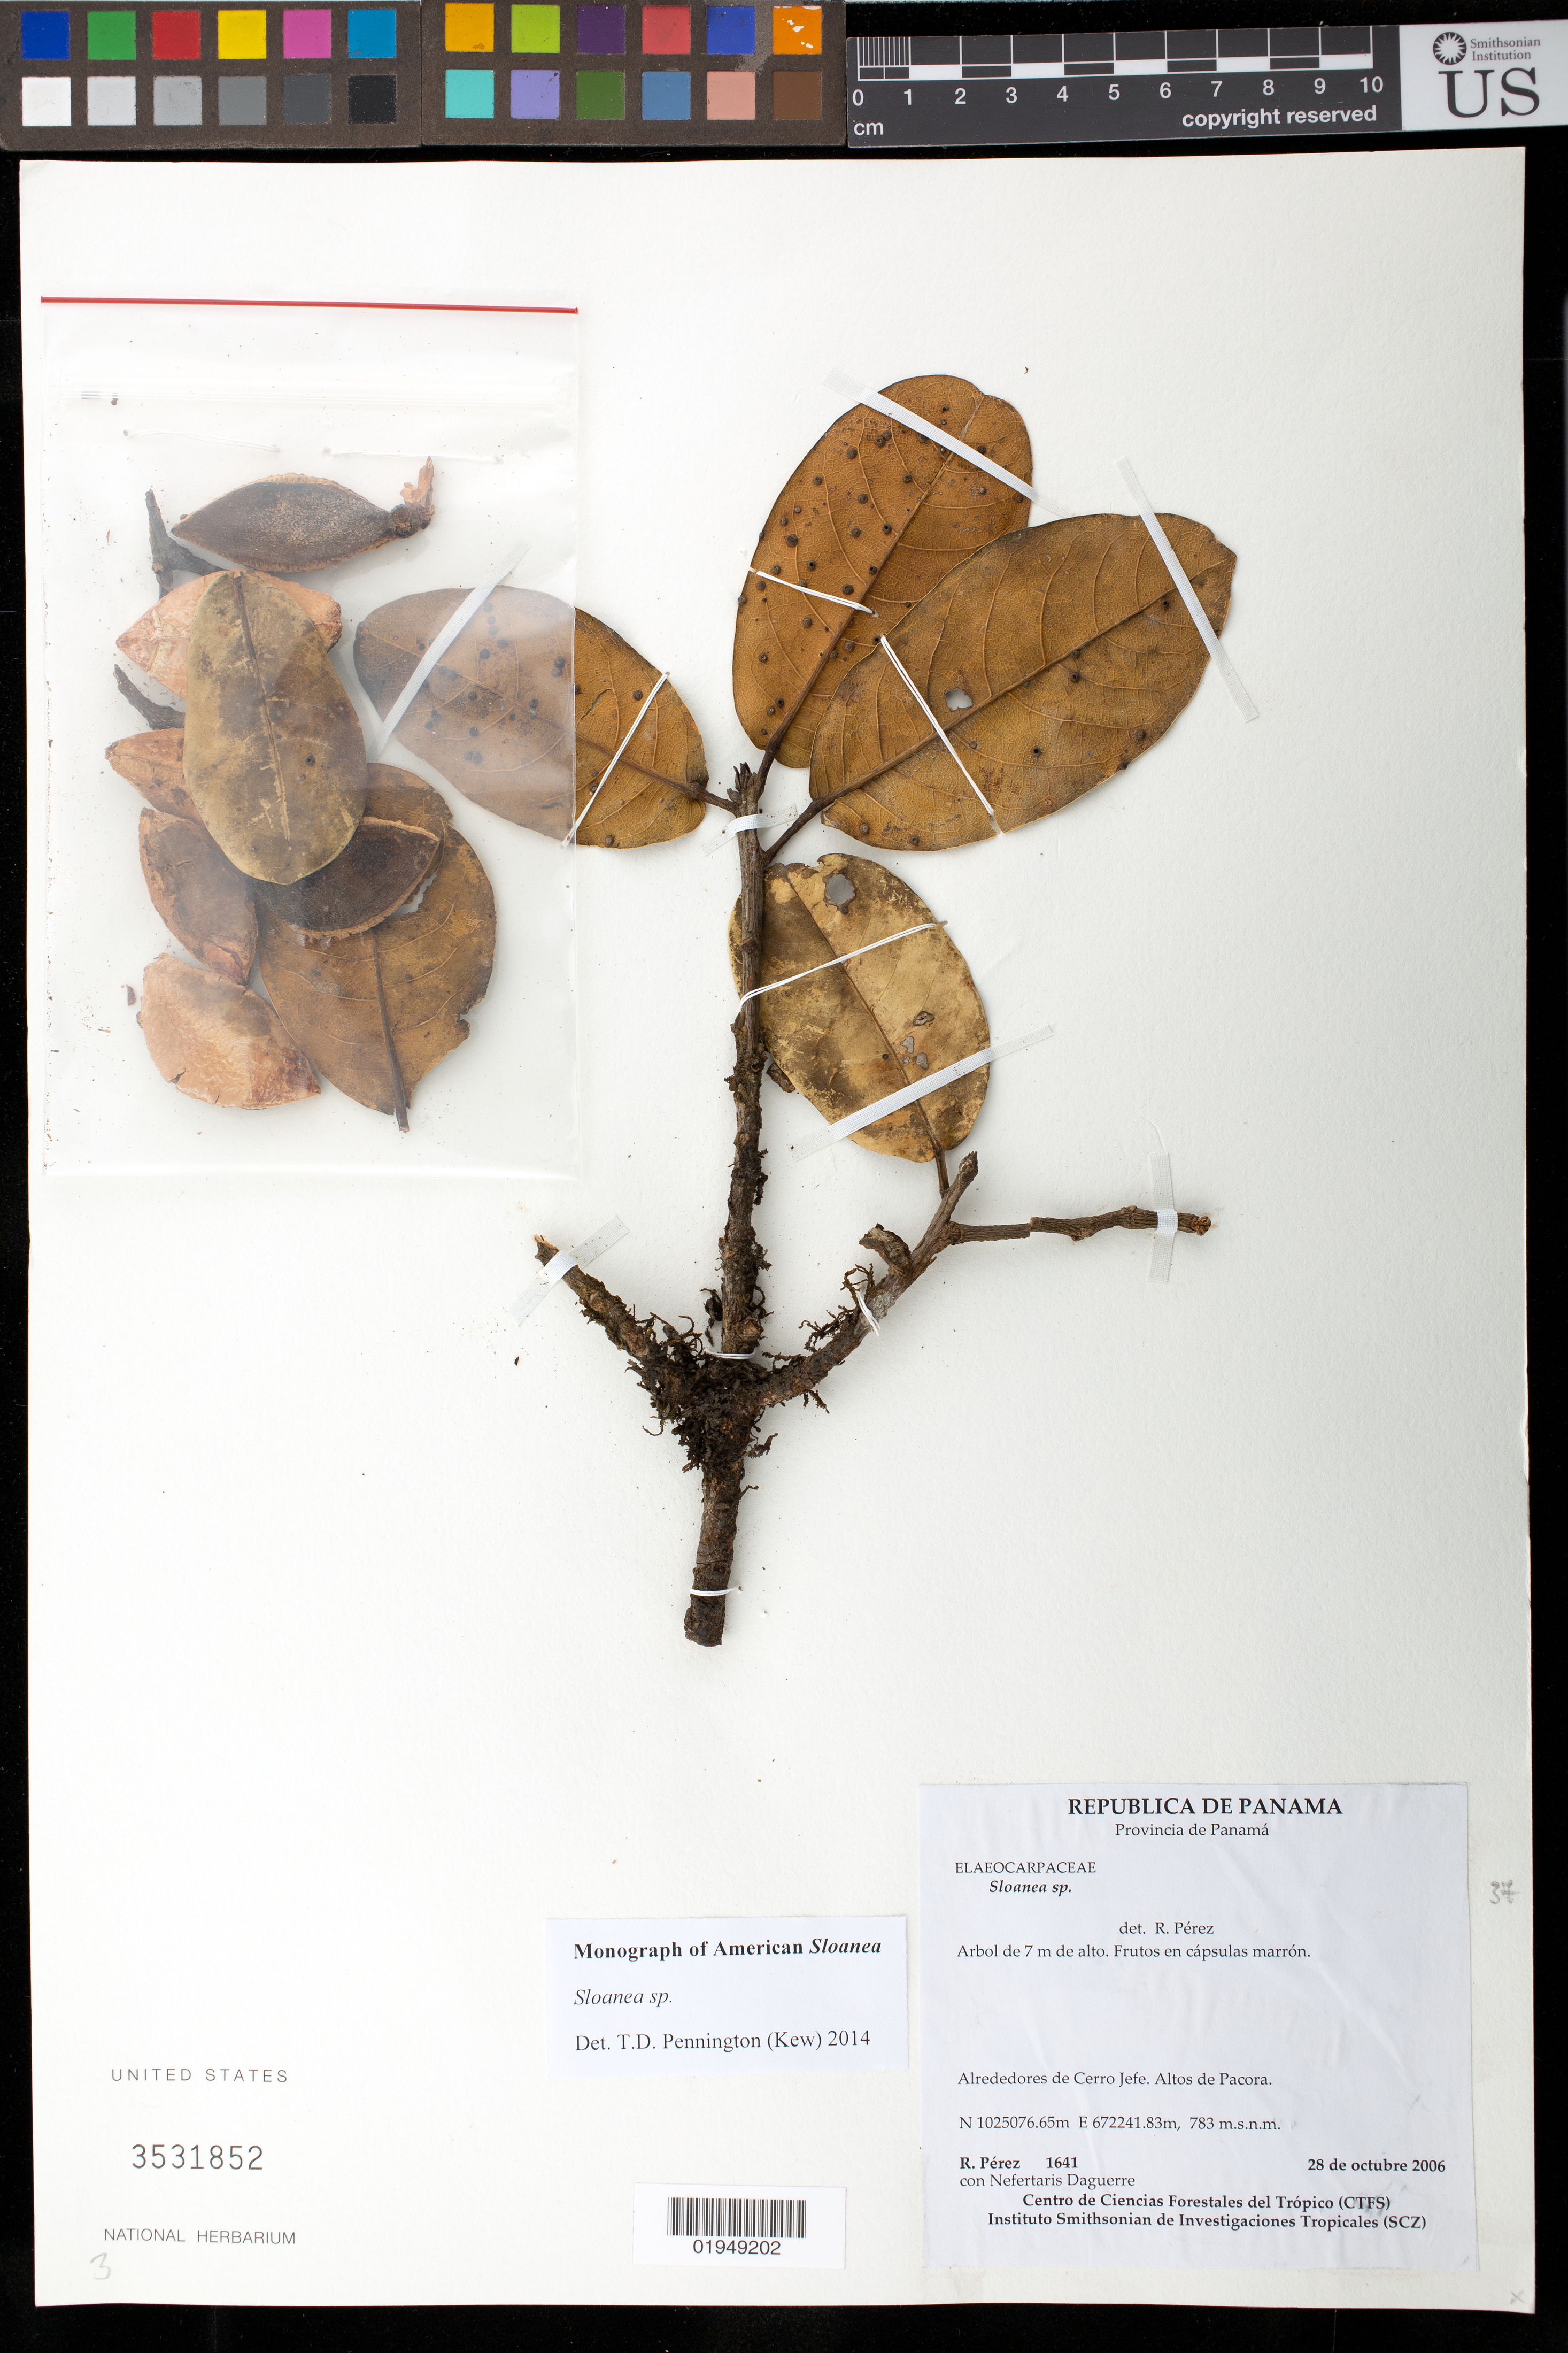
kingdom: Plantae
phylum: Tracheophyta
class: Magnoliopsida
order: Oxalidales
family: Elaeocarpaceae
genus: Sloanea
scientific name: Sloanea sp.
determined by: Pennington, T. D., (K)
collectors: R. Perez & N. Daguerre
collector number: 1614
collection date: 2006-10-28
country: Panama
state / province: Panamá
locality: Alrededores de Cerro Jefe. Altos de Pacora.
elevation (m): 783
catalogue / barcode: US 3531852